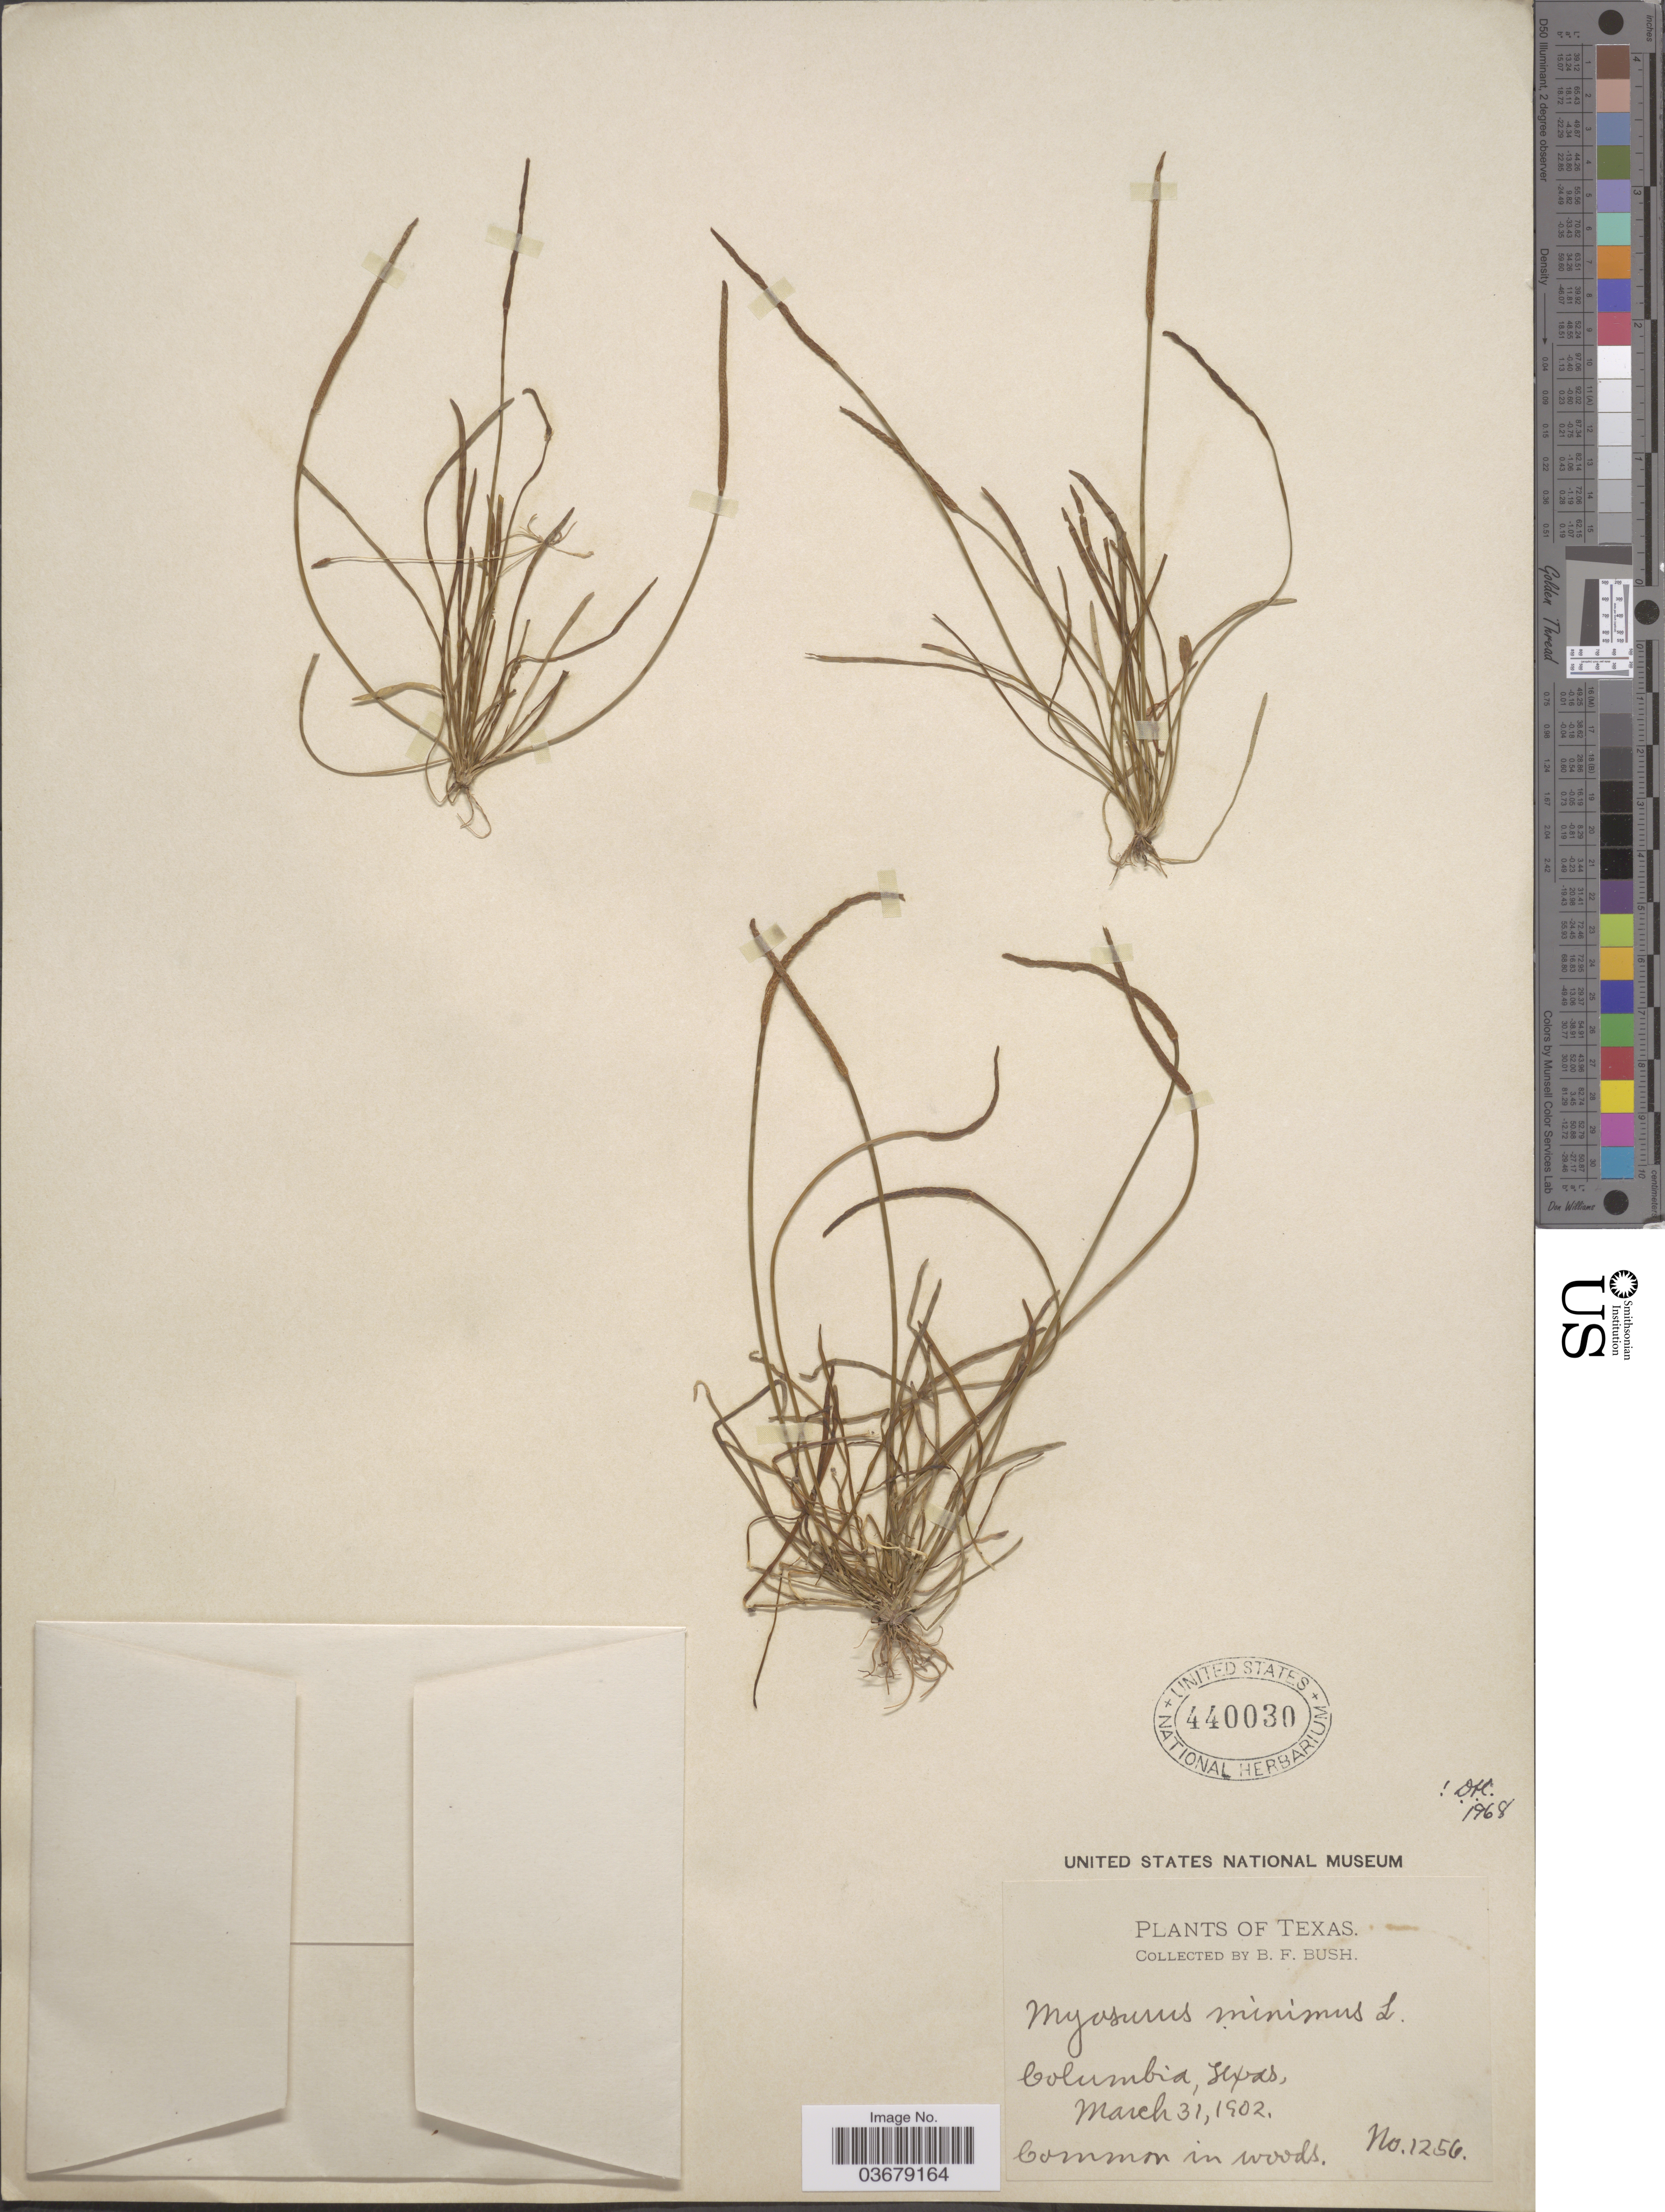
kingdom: Plantae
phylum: Tracheophyta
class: Magnoliopsida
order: Ranunculales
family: Ranunculaceae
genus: Myosurus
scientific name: Myosurus minimus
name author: L.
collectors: B. F. Bush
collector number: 1256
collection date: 1902-03-31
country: United States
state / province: Texas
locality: Columbia.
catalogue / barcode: US 440030